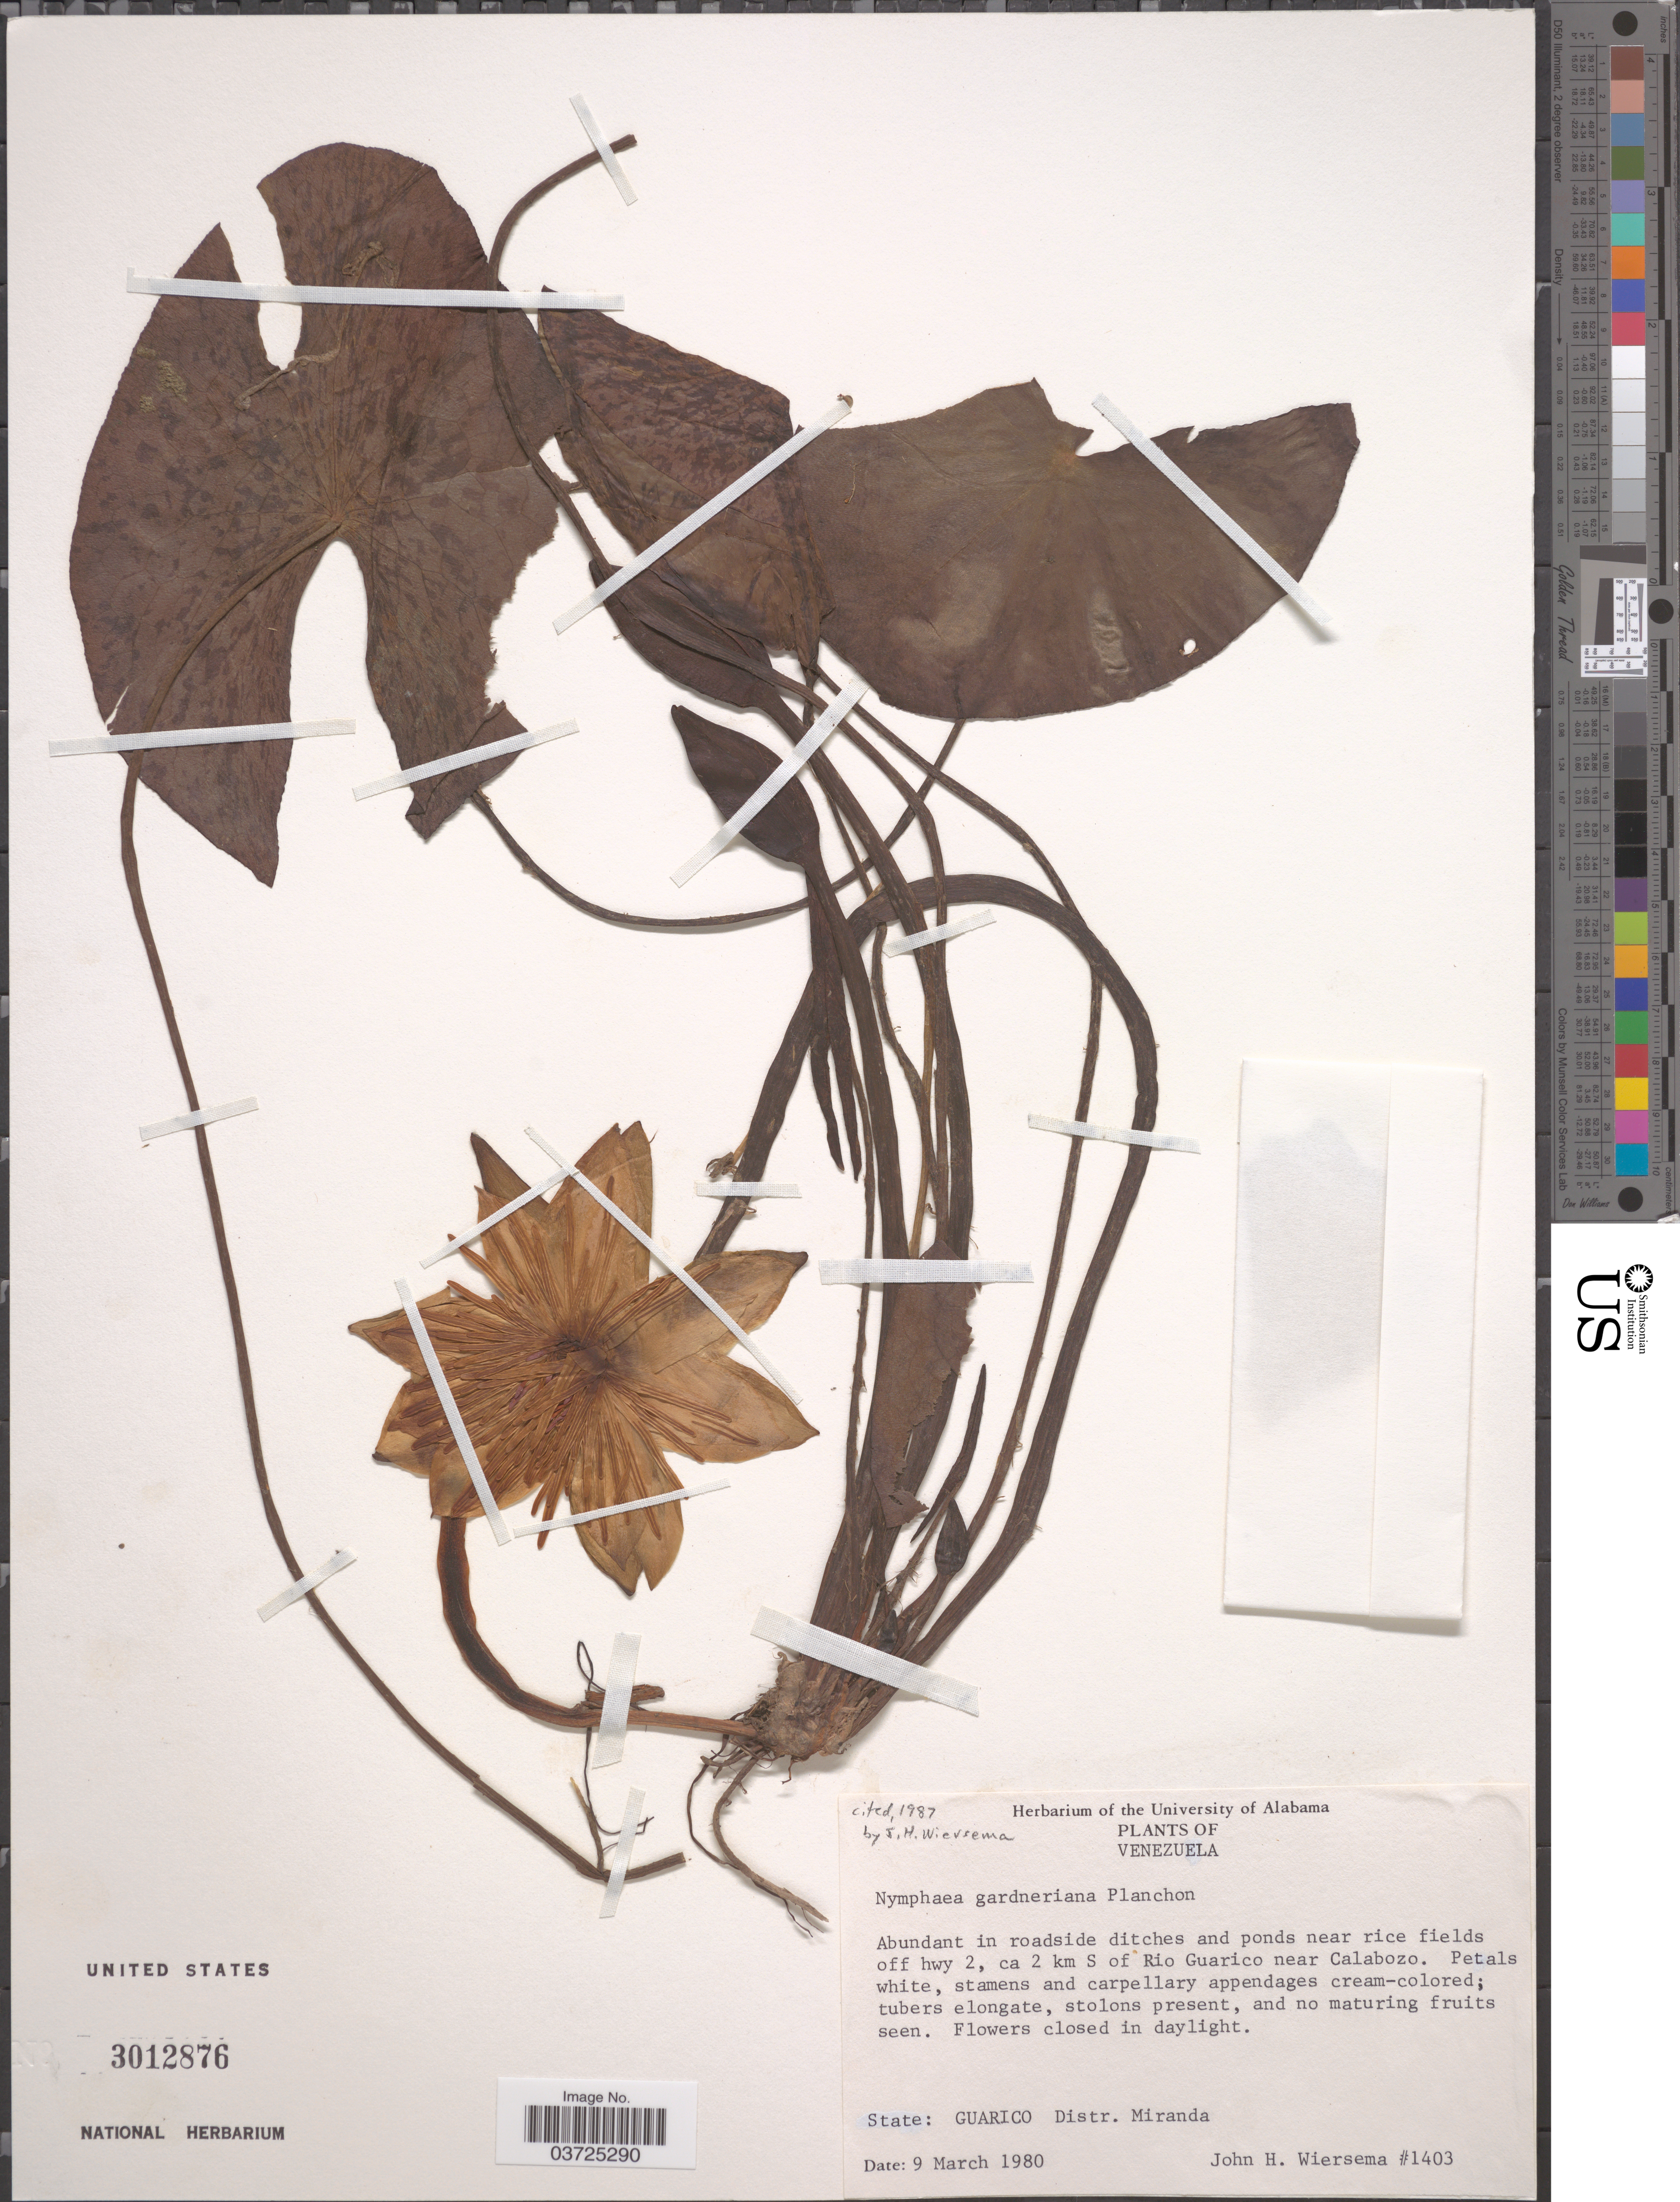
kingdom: Plantae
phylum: Tracheophyta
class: Magnoliopsida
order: Nymphaeales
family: Nymphaeaceae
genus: Nymphaea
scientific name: Nymphaea gardneriana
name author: Planch.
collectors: J. H. Wiersema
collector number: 1403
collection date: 1980-03-09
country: Venezuela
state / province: Guarico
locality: Abundant in roadside ditches and ponds near rice fields off hyw 2, ca 2 km S of Rio Guarico near Calabozo. Distr. Miranda.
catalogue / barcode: US 3012876